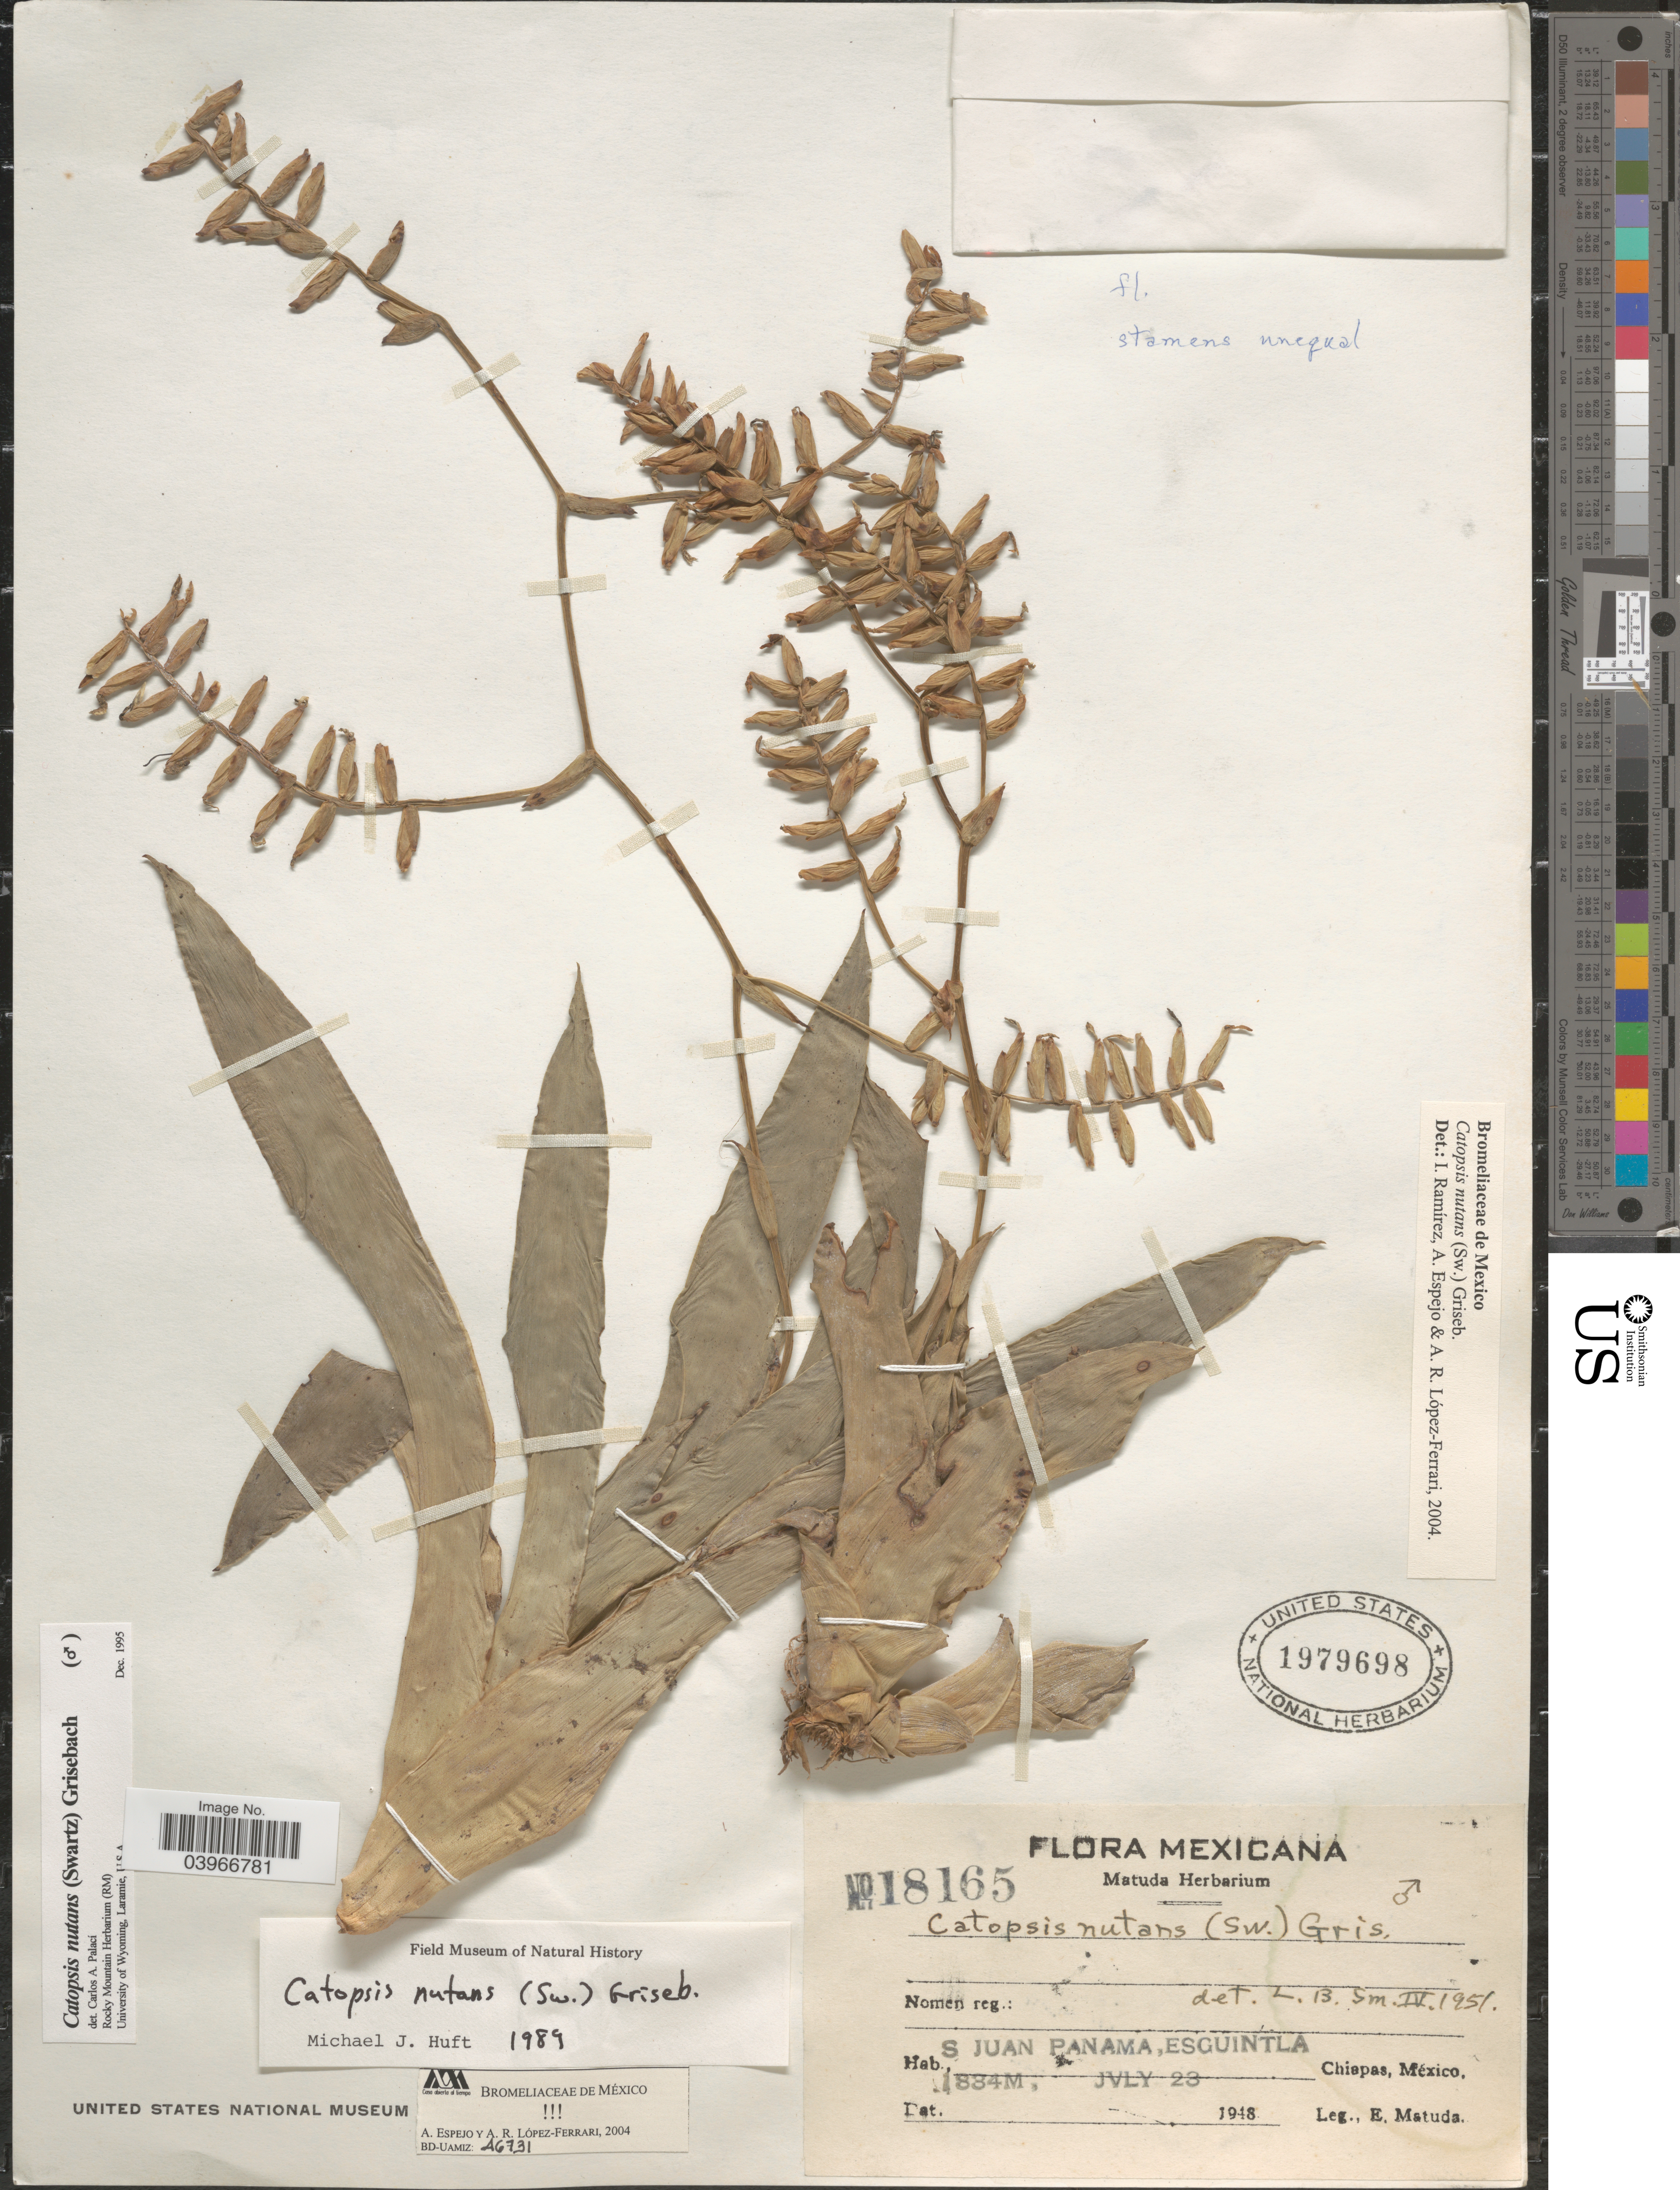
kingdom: Plantae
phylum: Tracheophyta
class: Liliopsida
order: Poales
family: Bromeliaceae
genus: Catopsis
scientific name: Catopsis nutans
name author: (Sw.) Griseb.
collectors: E. Matuda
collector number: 18165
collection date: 1948-07-23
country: Mexico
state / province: Chiapas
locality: S Juan Panama, Escuintla.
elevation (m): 1884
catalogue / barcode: US 1979698